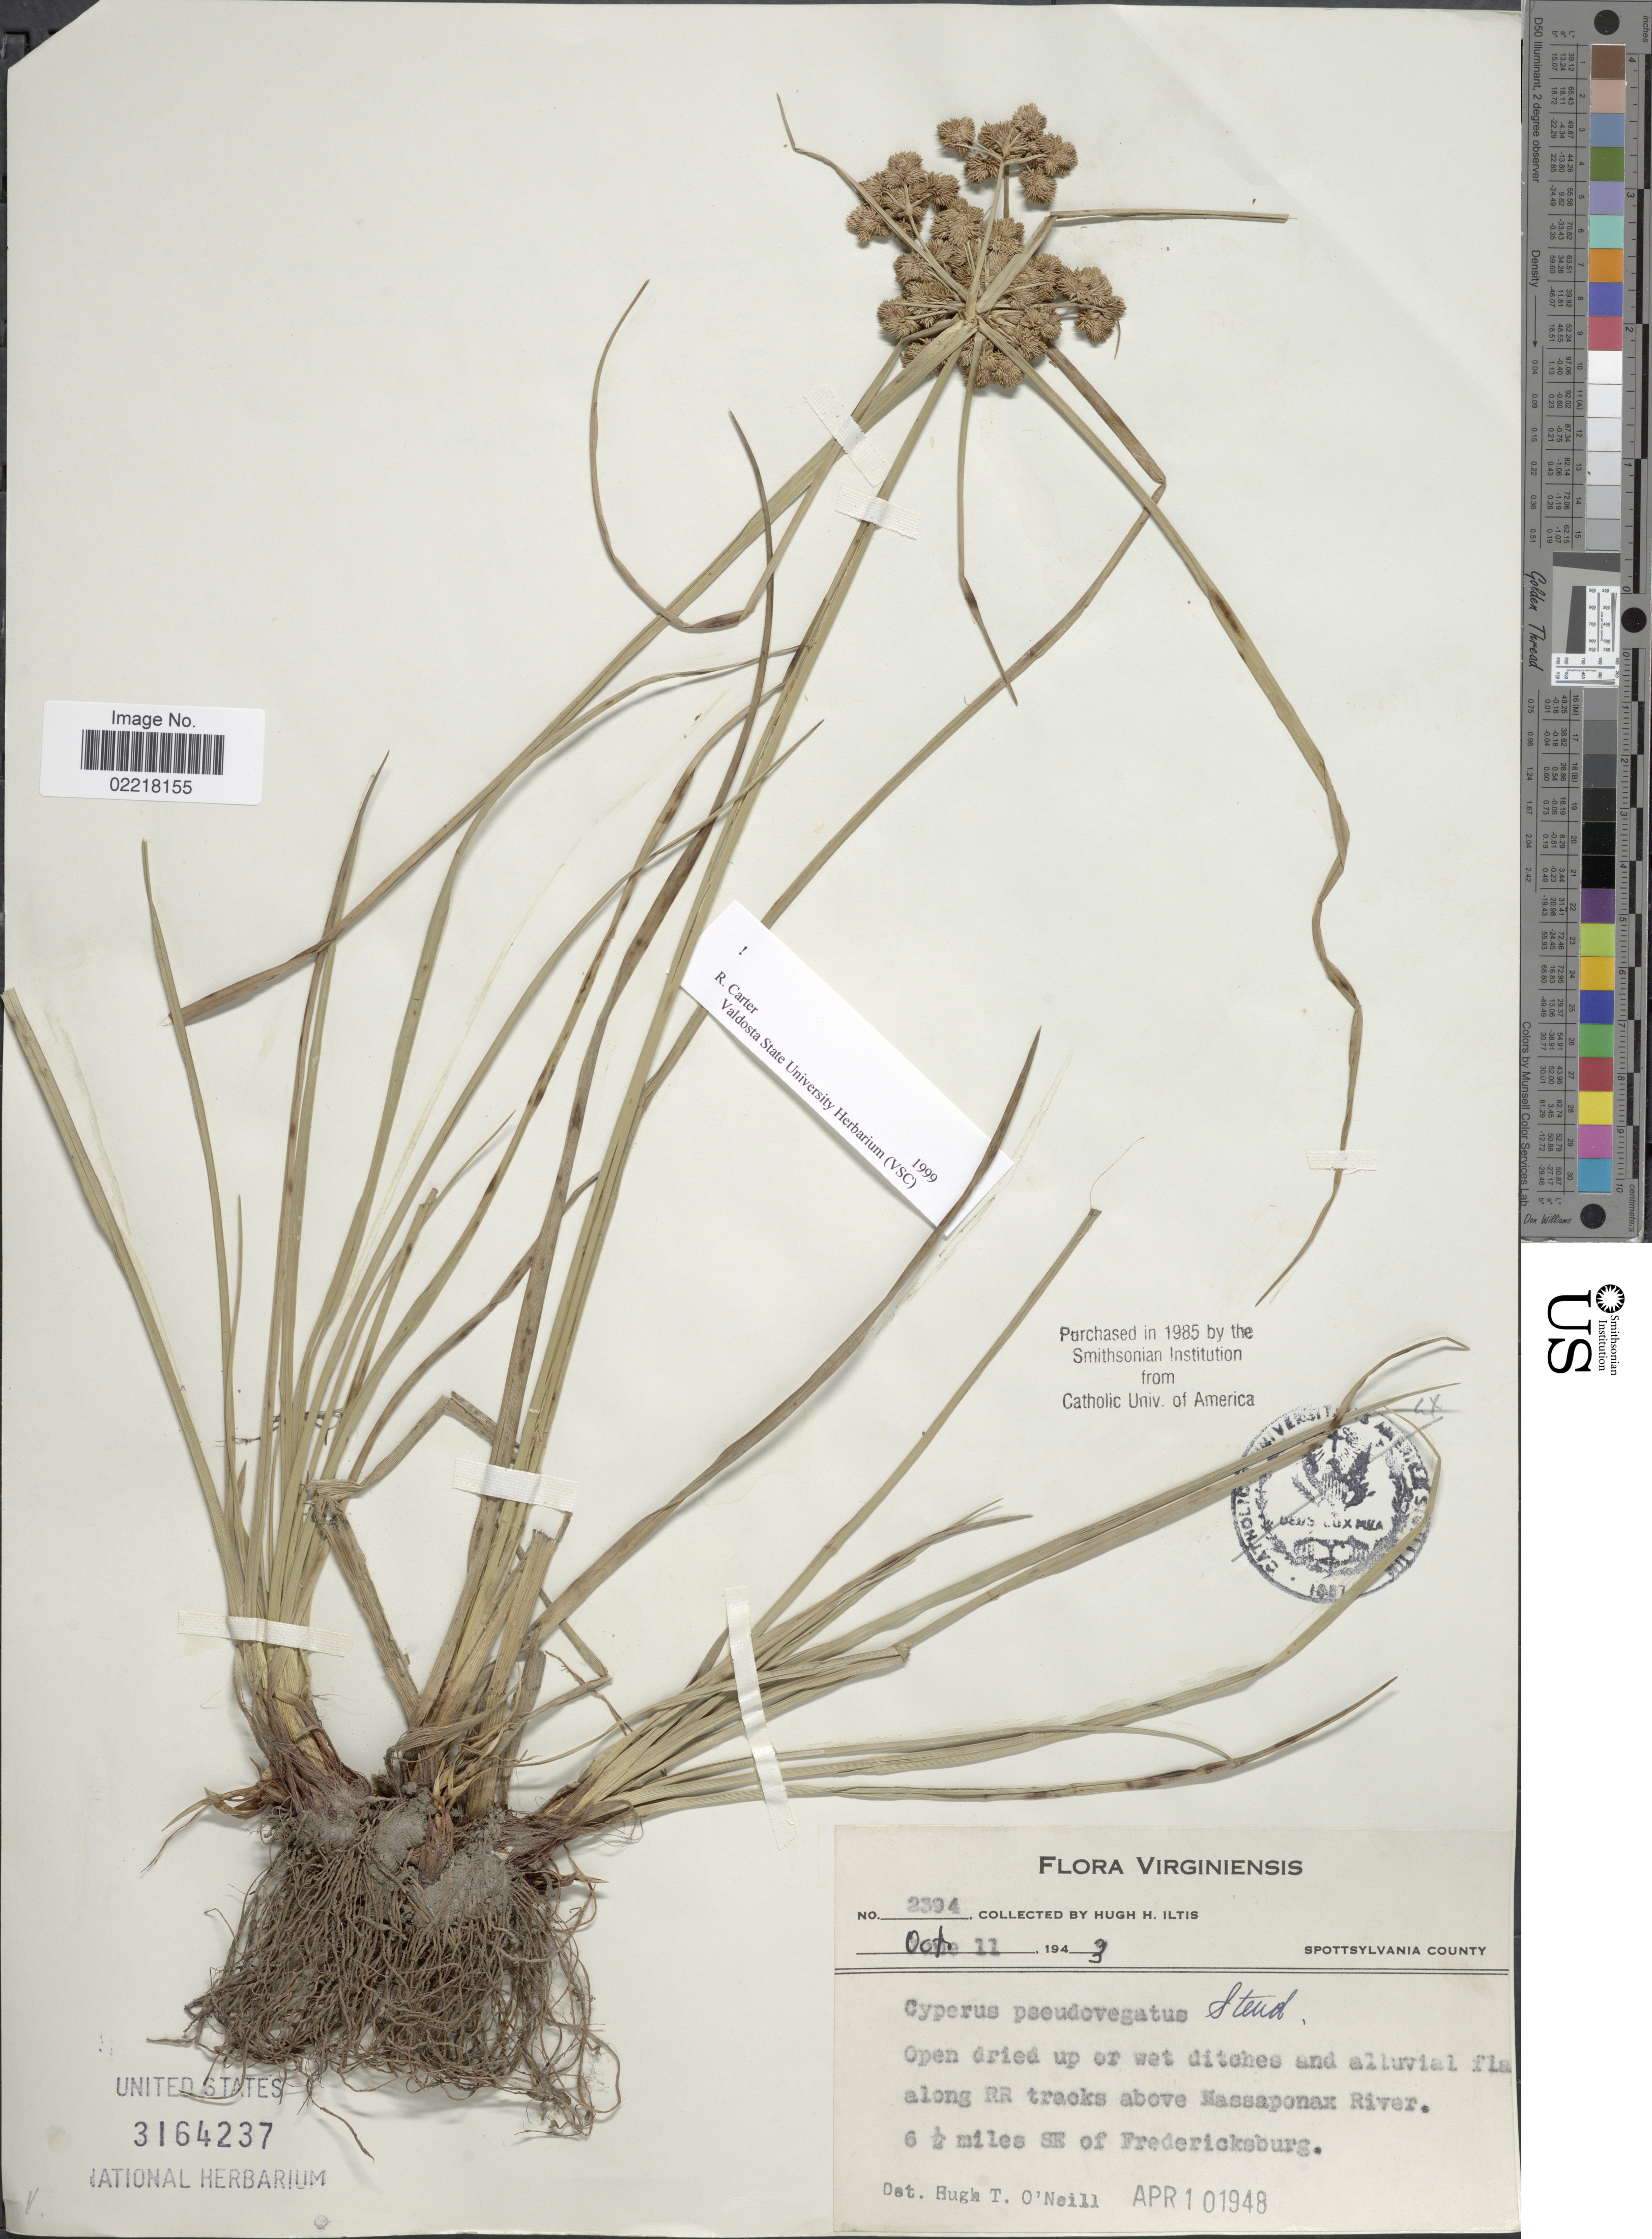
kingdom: Plantae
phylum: Tracheophyta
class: Liliopsida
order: Poales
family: Cyperaceae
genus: Cyperus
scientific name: Cyperus pseudovegetus Steud.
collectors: H. Iltis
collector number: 2394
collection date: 1943-10-11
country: United States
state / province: Virginia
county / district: Spotsylvania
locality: Spottsylvania County. Open dried up or wet ditches and alluvial fla along RR tracks above Massaponax River. 6½ miles SE of Fredericksburg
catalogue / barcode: US 3164237